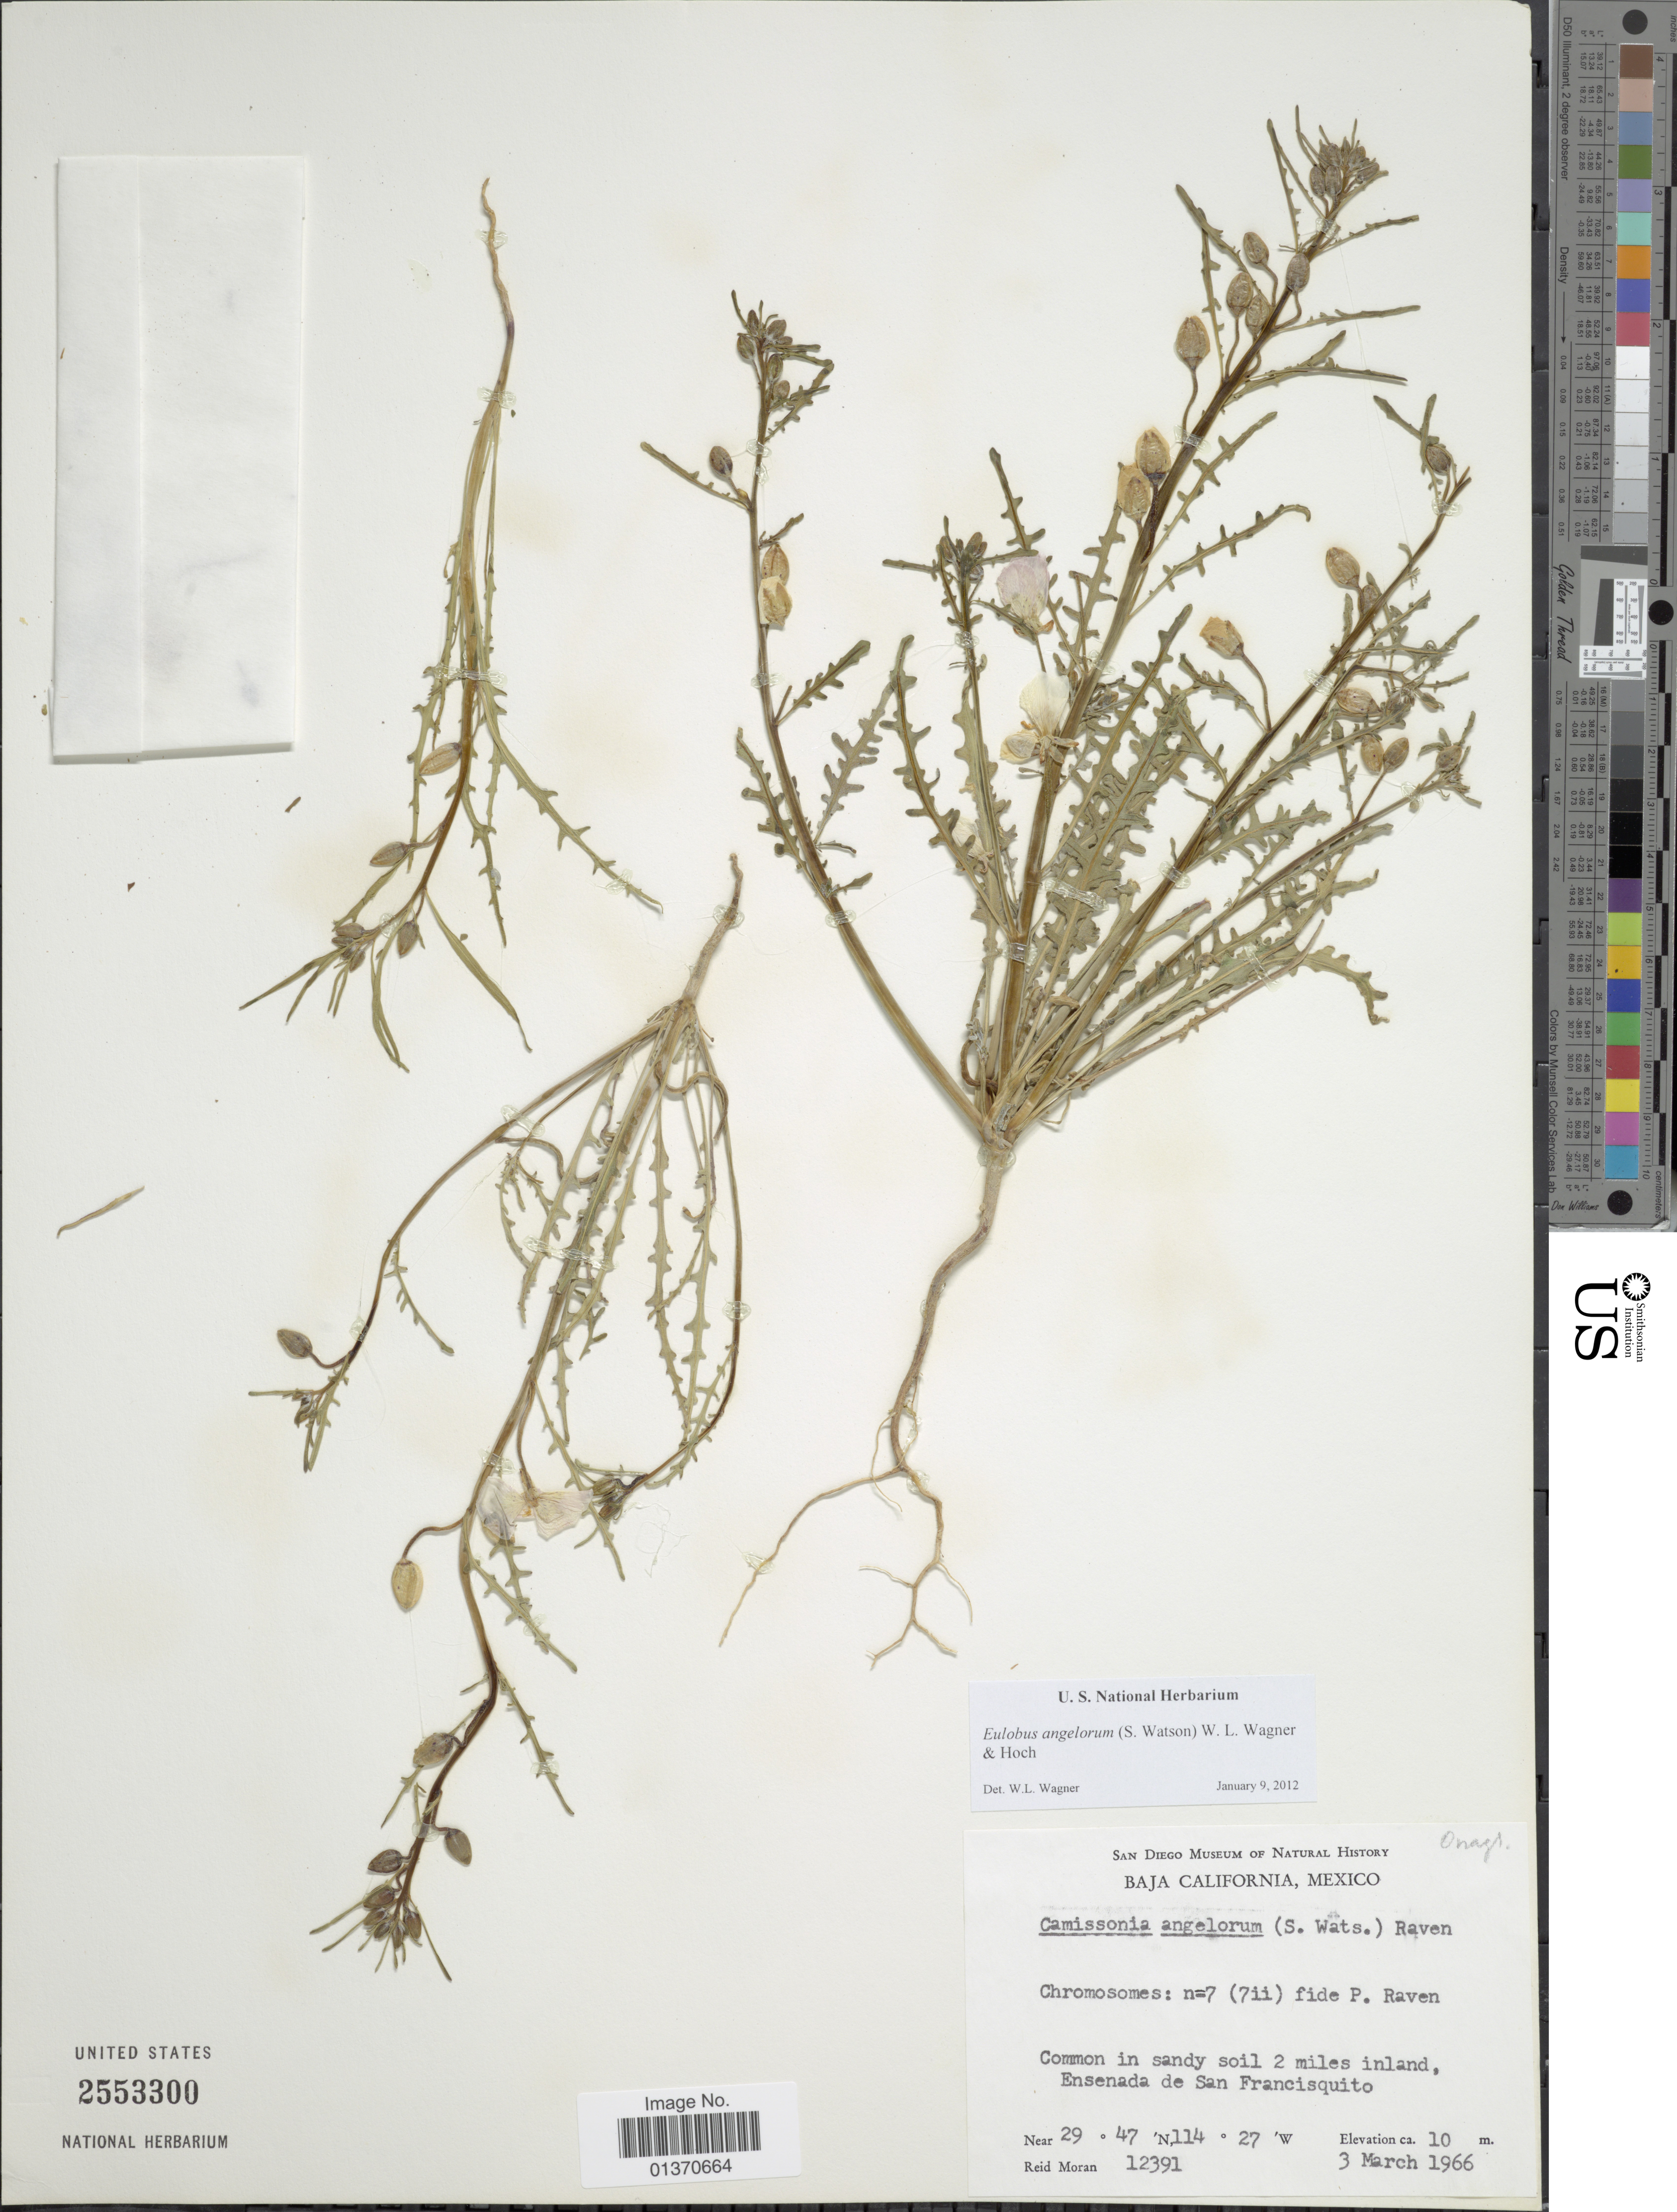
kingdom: Plantae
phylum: Tracheophyta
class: Magnoliopsida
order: Myrtales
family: Onagraceae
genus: Eulobus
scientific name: Eulobus angelorum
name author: (S. Watson) W.L. Wagner & Hoch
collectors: R. Moran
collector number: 12391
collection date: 1966-03-03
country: Mexico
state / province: Baja California Norte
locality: Common in sandy soil 2 miles inland, Ensenada de San Francisquito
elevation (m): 10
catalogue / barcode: US 2553300